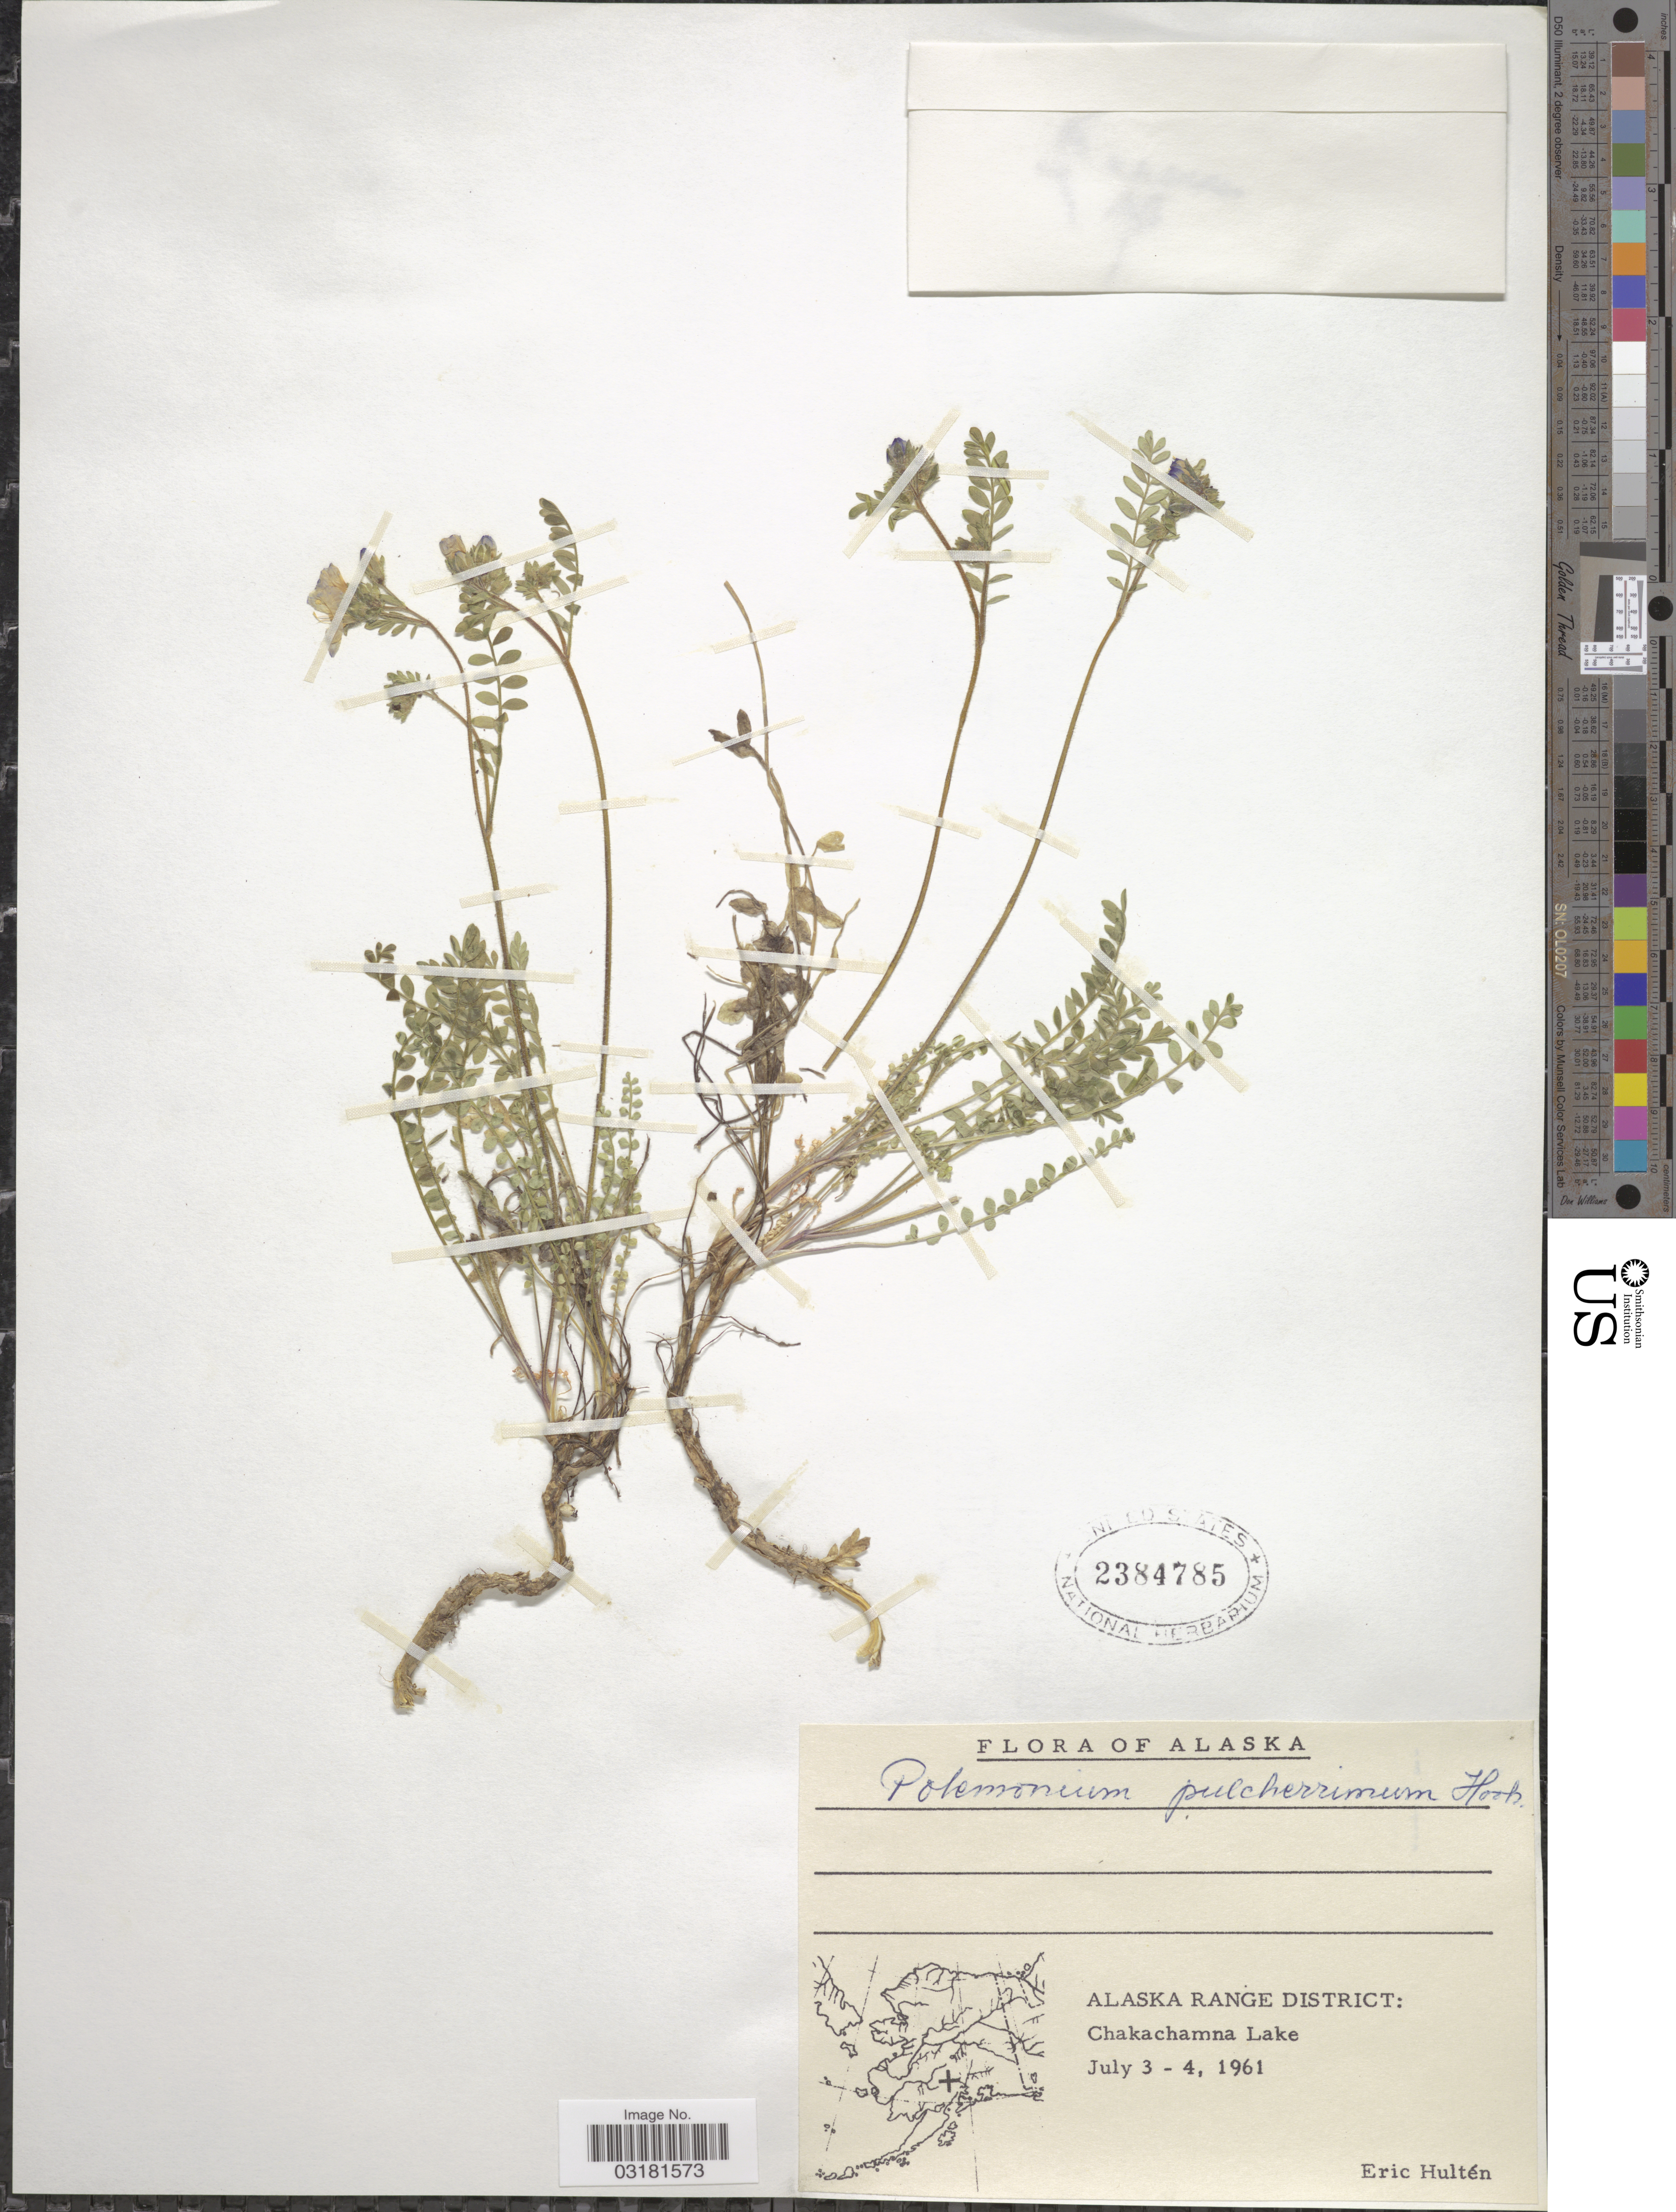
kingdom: Plantae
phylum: Tracheophyta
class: Magnoliopsida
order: Ericales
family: Polemoniaceae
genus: Polemonium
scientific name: Polemonium pulcherrimum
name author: Hook.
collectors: E. G. Hultén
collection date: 1961-07-03/1961-07-04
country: United States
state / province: Alaska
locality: Alaska Range District: Chakachamna Lake.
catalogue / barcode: US 2384785